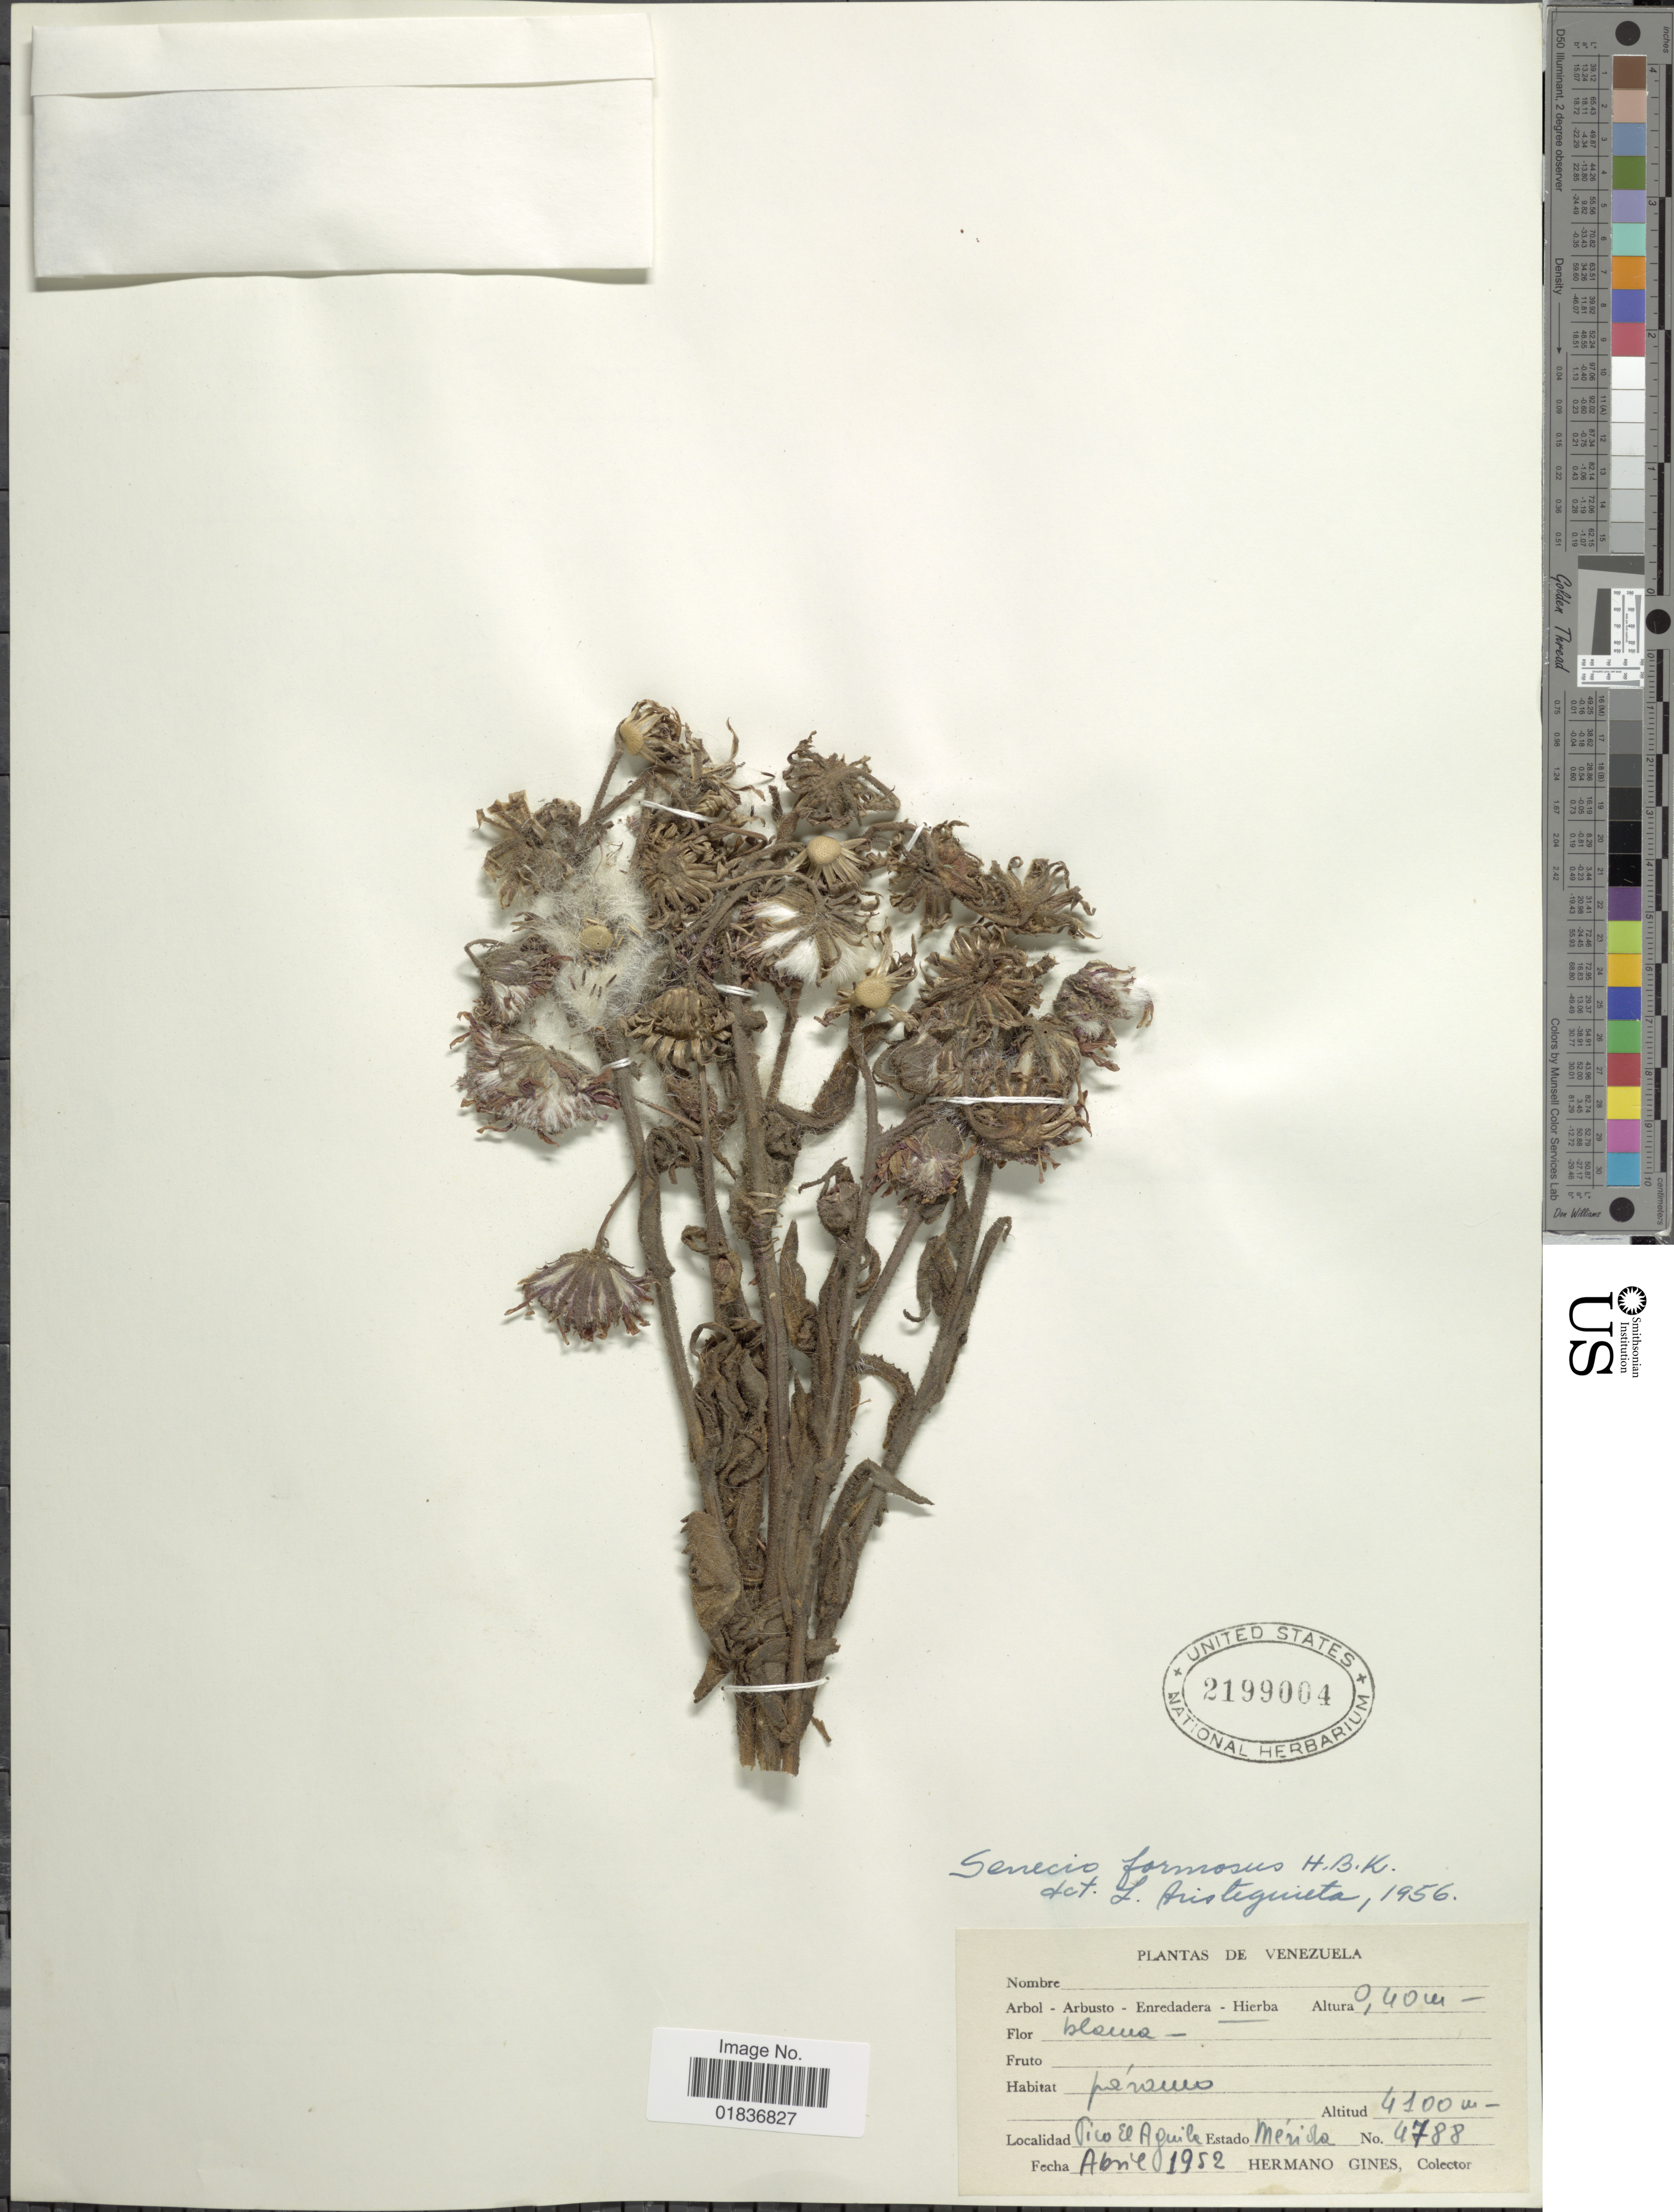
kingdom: Plantae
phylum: Tracheophyta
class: Magnoliopsida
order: Asterales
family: Asteraceae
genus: Senecio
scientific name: Senecio wedglacialis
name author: Cuatrec.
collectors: Bro. Gines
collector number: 4788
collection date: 1952-04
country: Venezuela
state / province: Mérida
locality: Pico El Aguila. Estado Merida.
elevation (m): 4100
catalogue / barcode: US 2199004